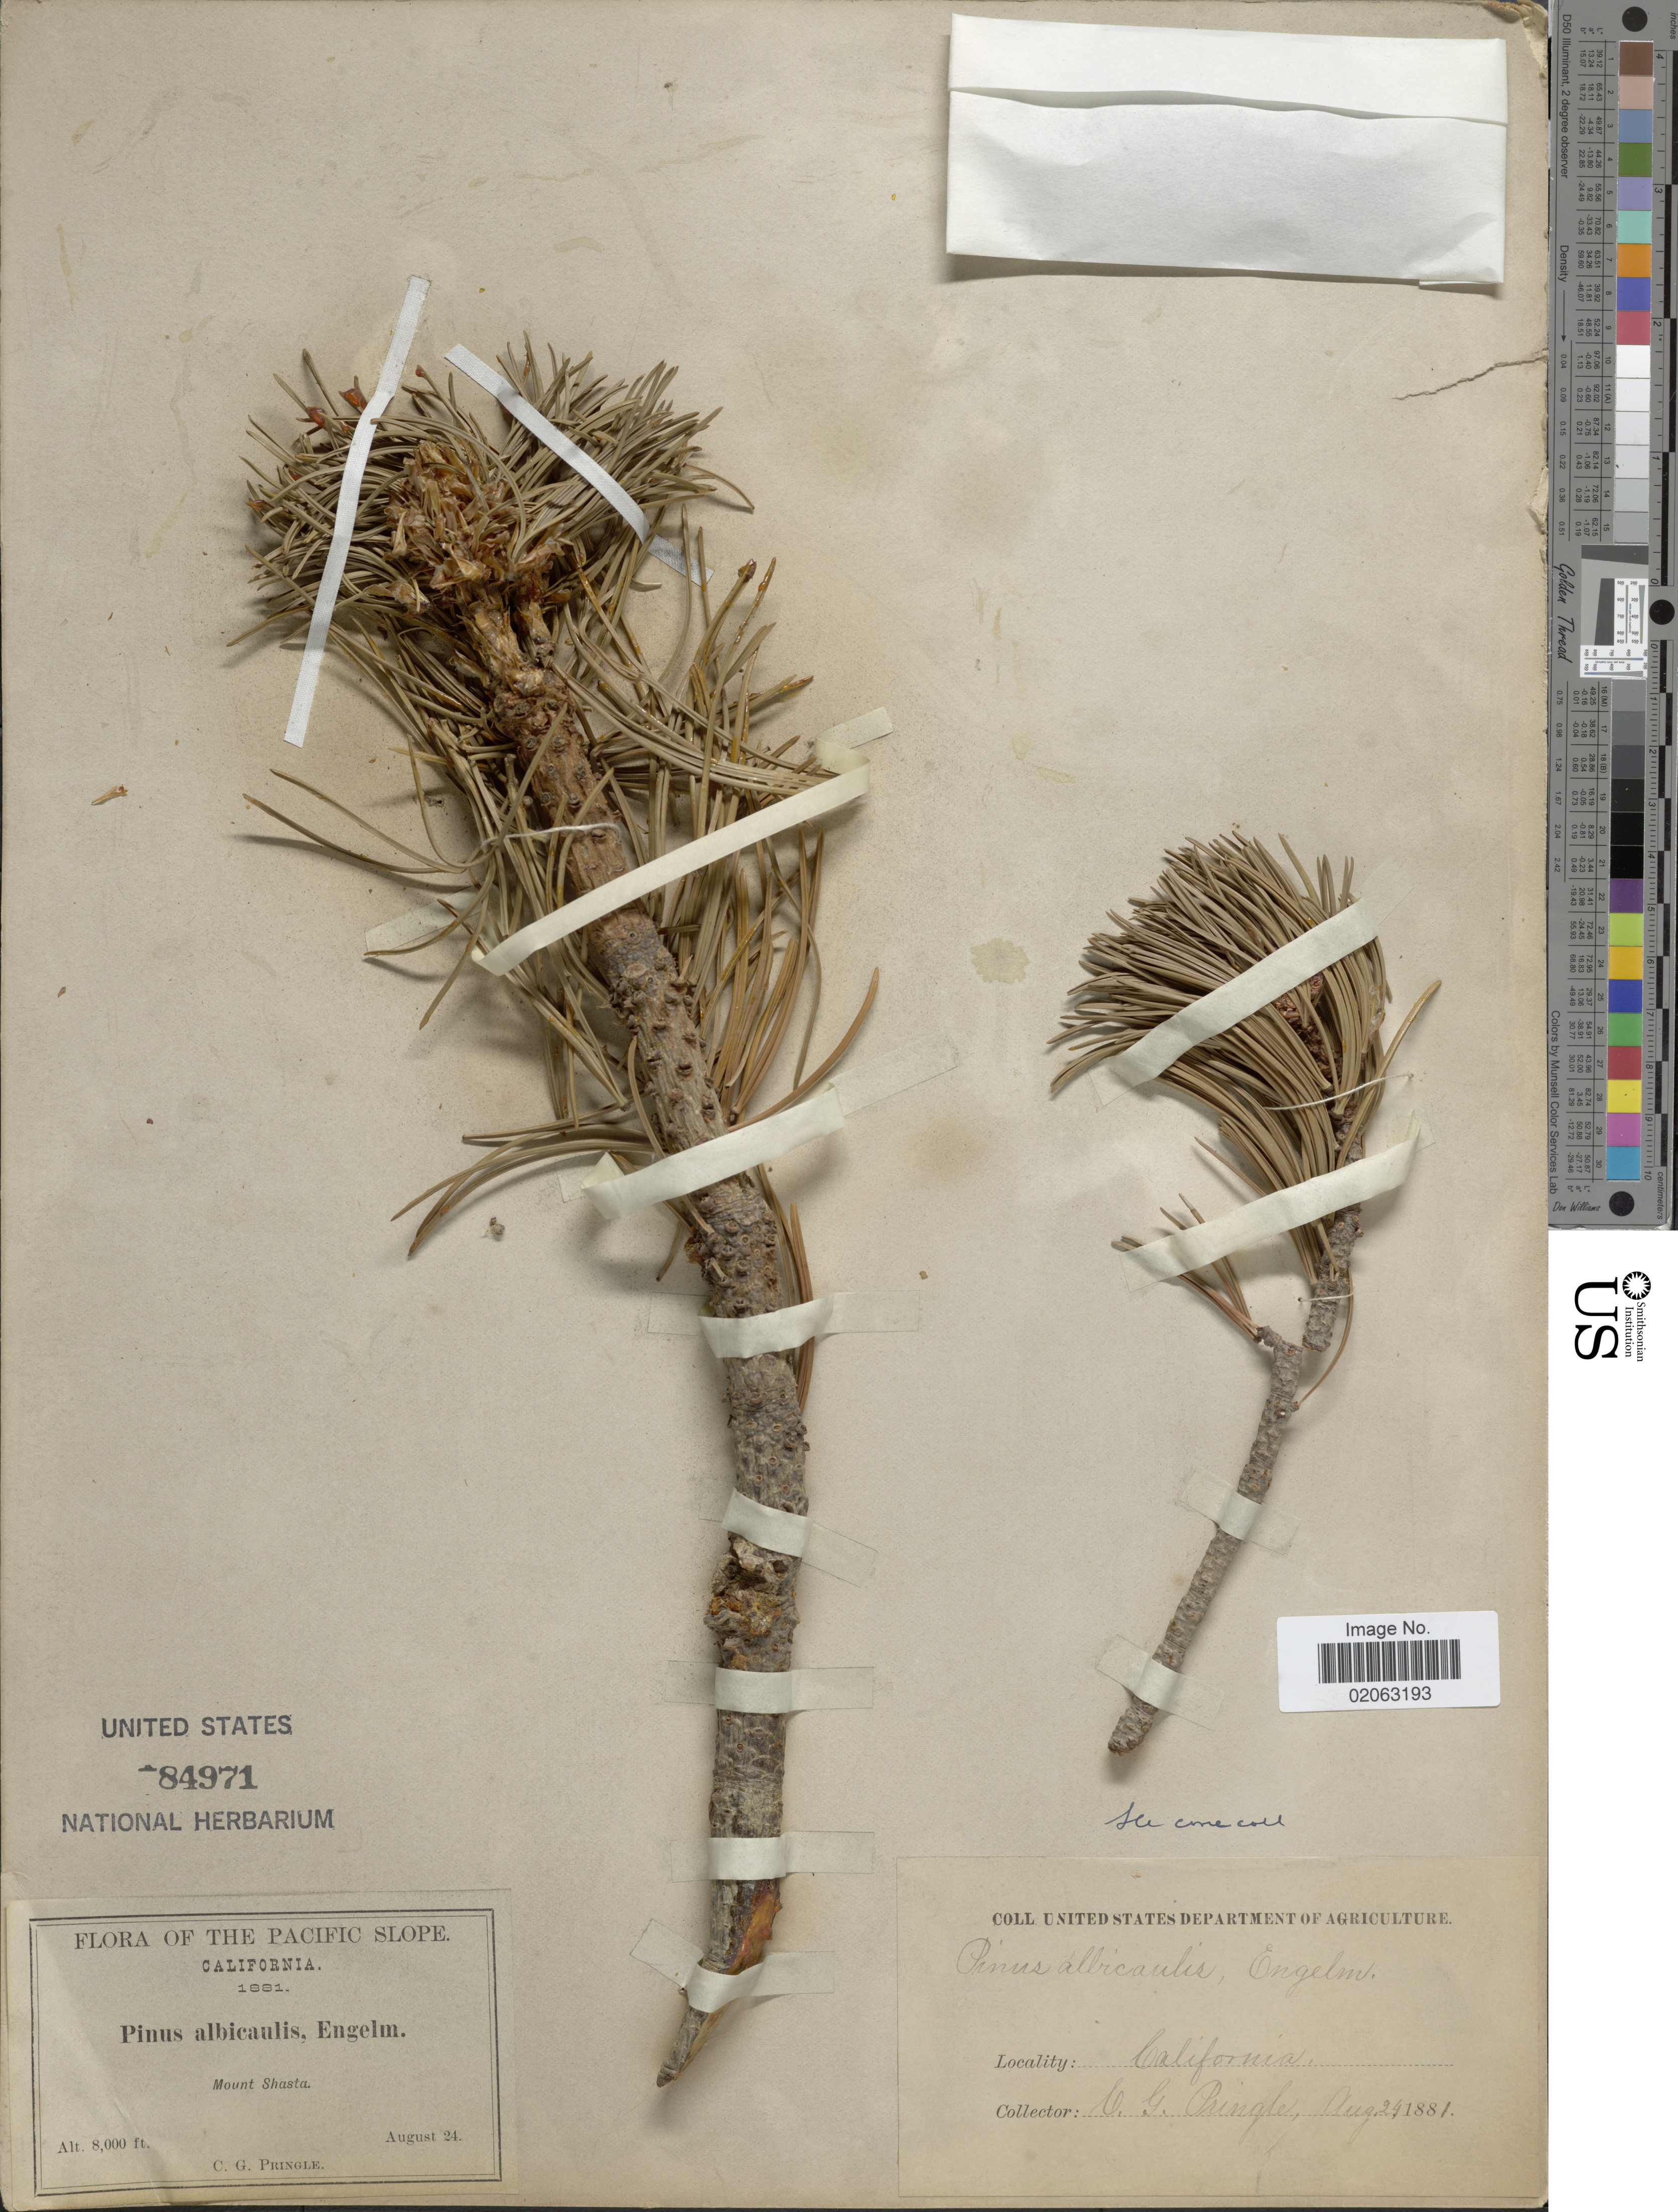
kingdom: Plantae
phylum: Tracheophyta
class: Pinopsida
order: Pinales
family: Pinaceae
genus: Pinus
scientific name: Pinus albicaulis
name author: Engelm.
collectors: C. G. Pringle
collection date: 1881-08-24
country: United States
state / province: California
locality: Pacific Slope, Mount Shasta.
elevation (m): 2438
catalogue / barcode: US 84971